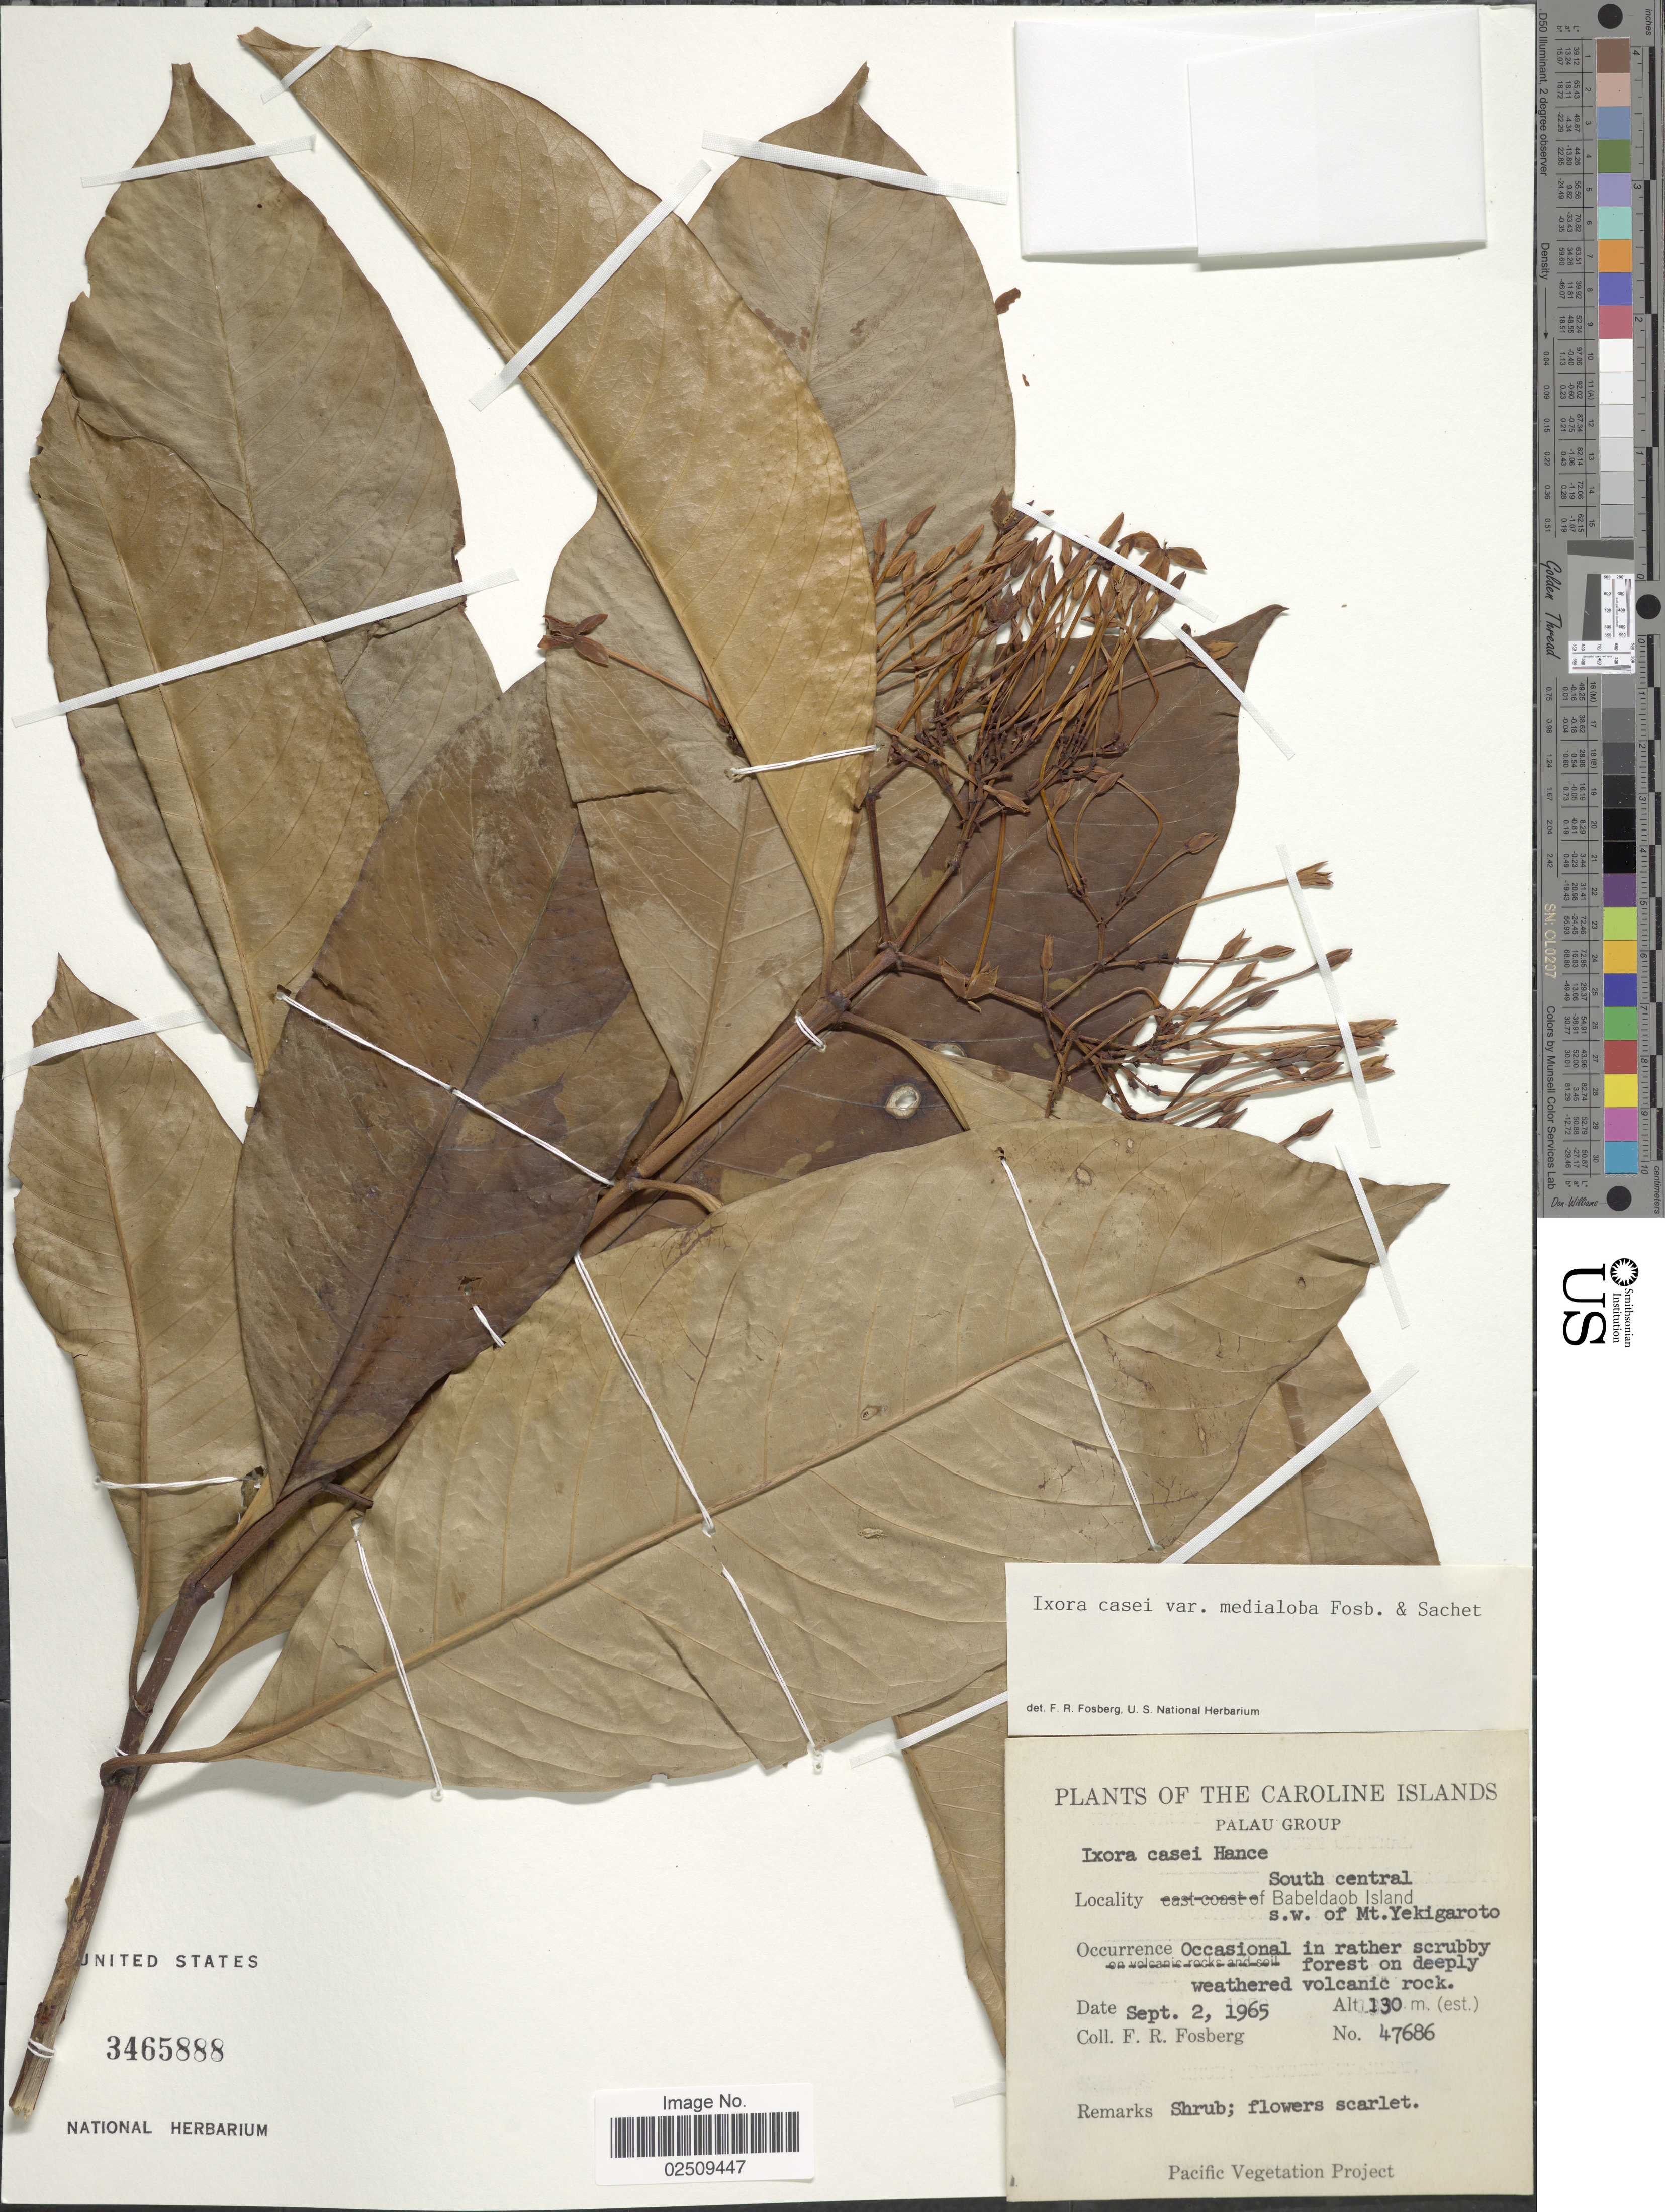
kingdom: Plantae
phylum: Tracheophyta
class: Magnoliopsida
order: Gentianales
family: Rubiaceae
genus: Ixora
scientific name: Ixora casei var. medialoba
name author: Fosberg & Sachet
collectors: F. R. Fosberg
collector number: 47686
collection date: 1965-09-02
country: Palau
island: Babeldaob [Babelthuap]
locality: South central Babeldaob Island, s.w. of Yekigaroto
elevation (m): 130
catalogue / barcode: US 3465888